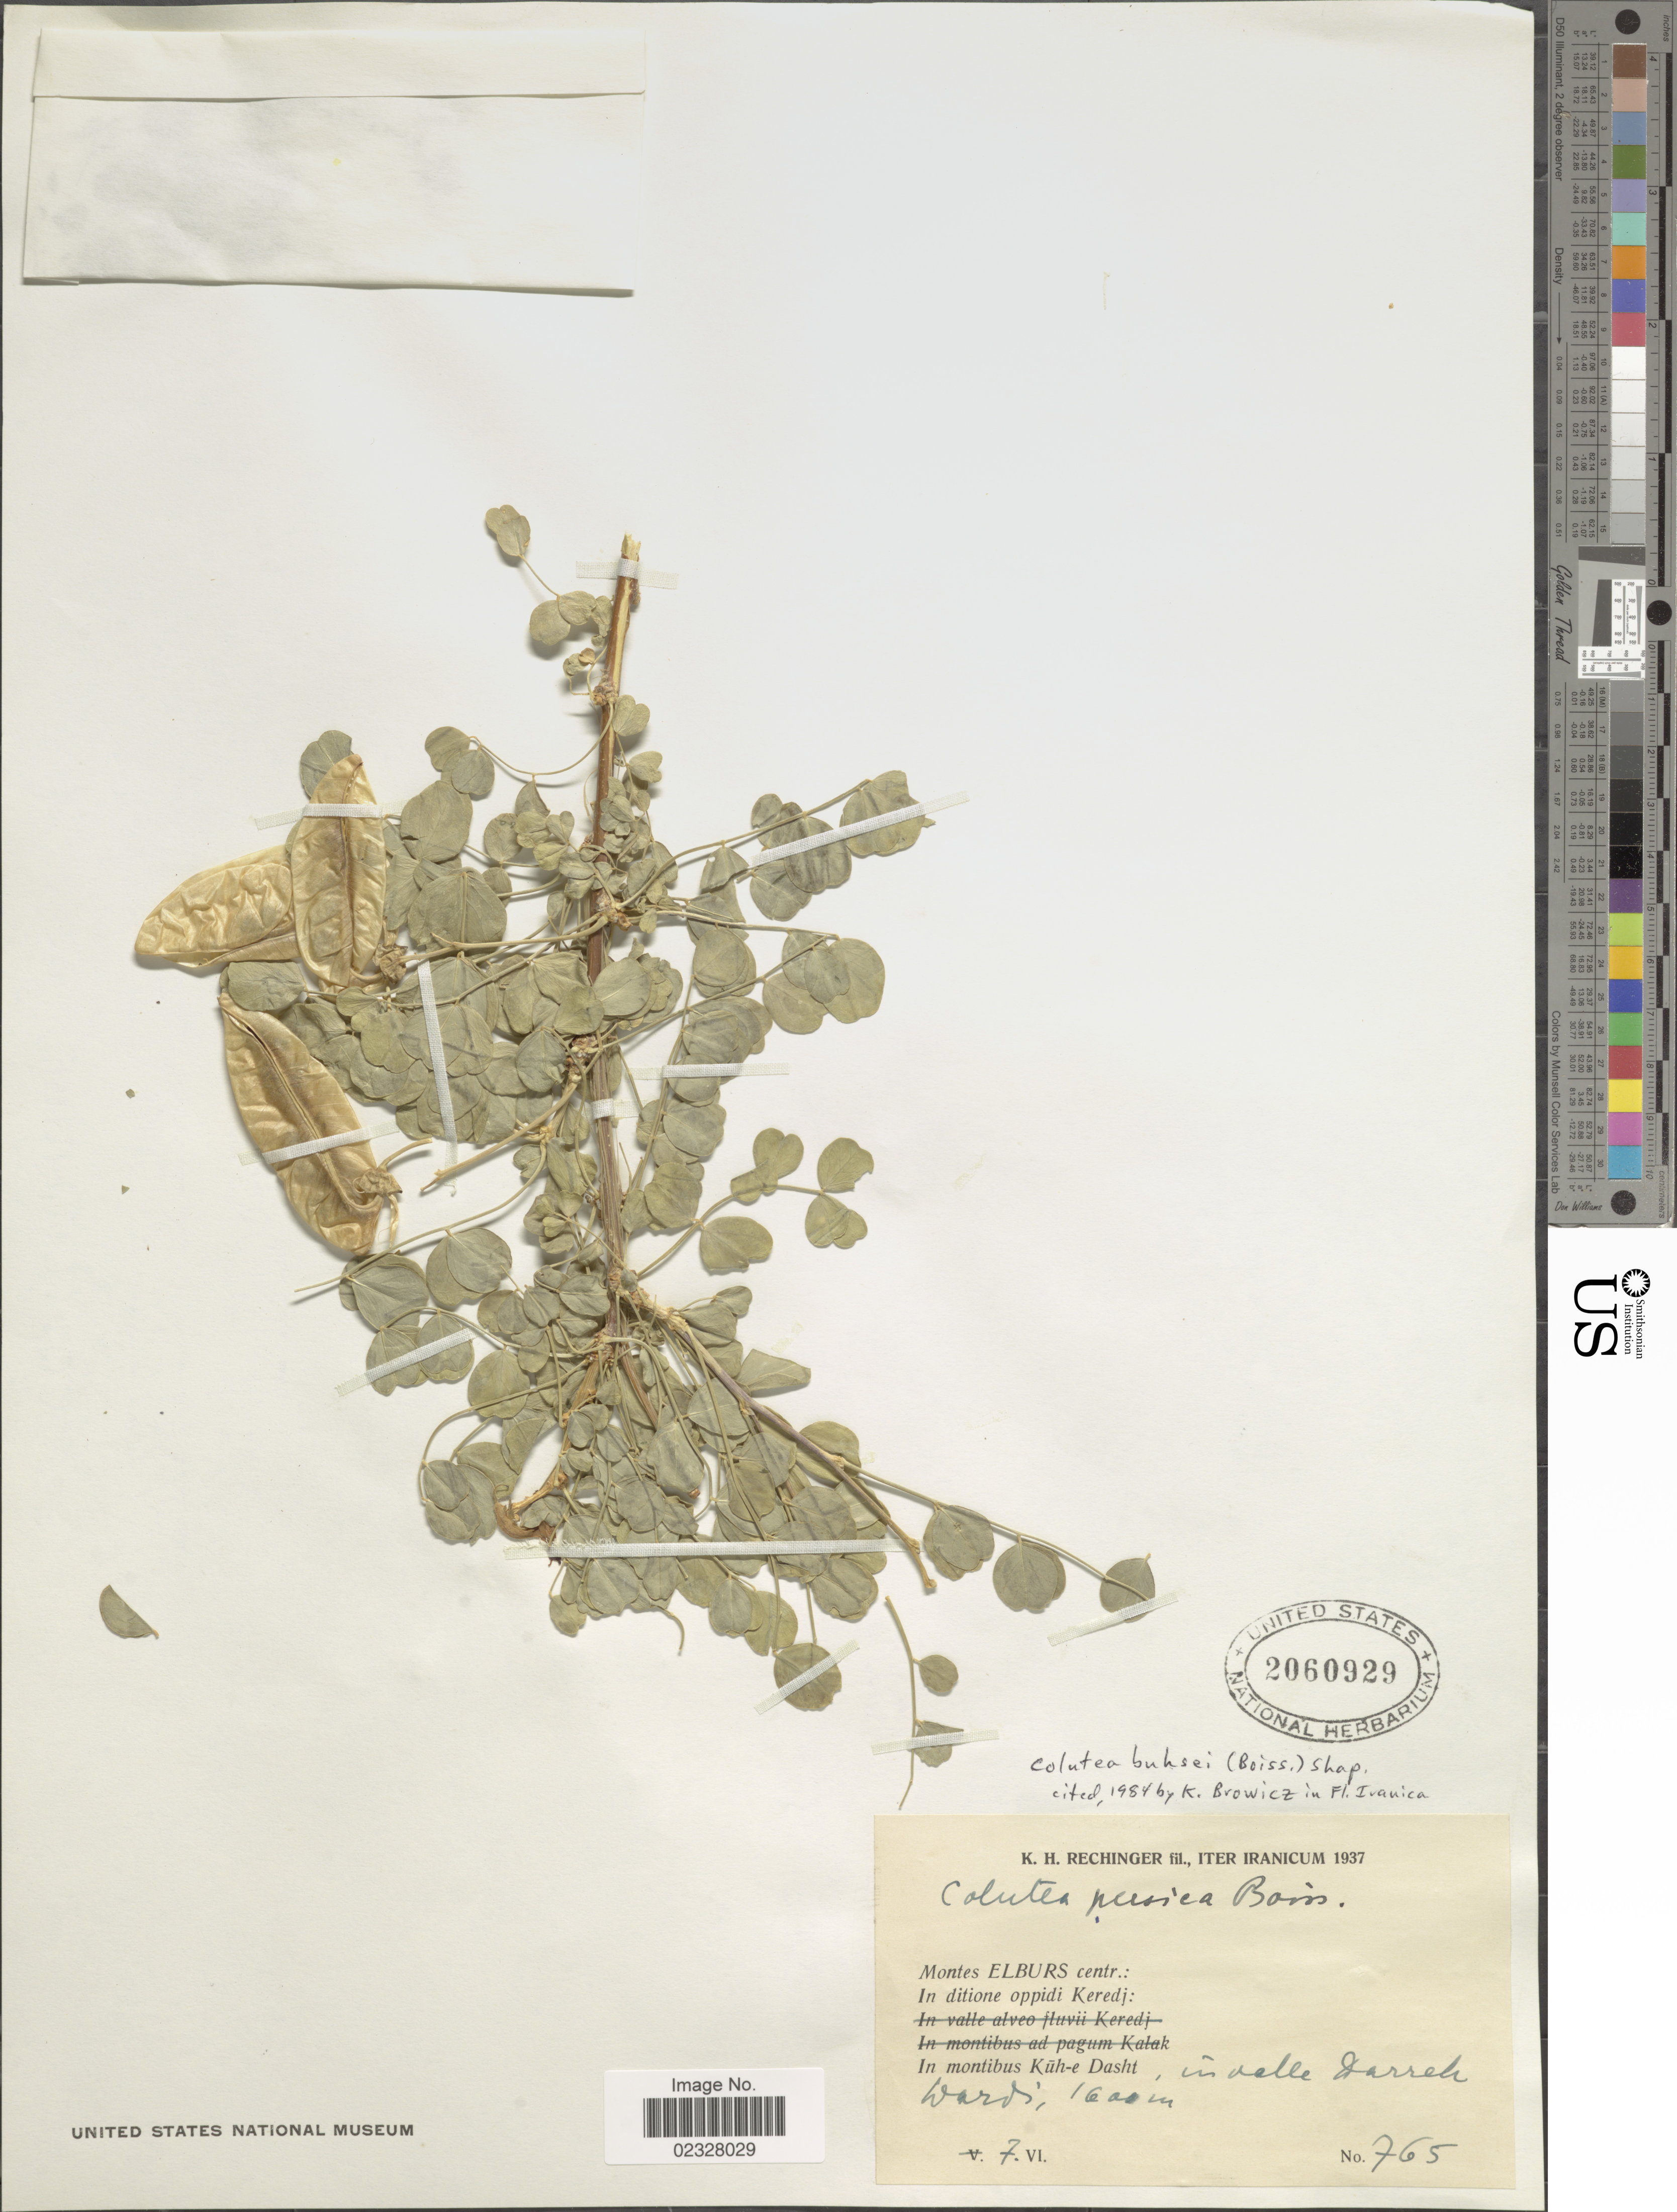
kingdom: Plantae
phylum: Tracheophyta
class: Magnoliopsida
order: Fabales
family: Fabaceae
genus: Colutea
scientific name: Colutea buhsei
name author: (Boiss.) Shap.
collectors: K. H. Rechinger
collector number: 765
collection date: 1937-06-07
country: Iran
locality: Montes Elburs centr.: in ditione oppidi Keredj, In montibus Kuh-e Dasht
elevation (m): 1600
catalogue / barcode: US 2060929